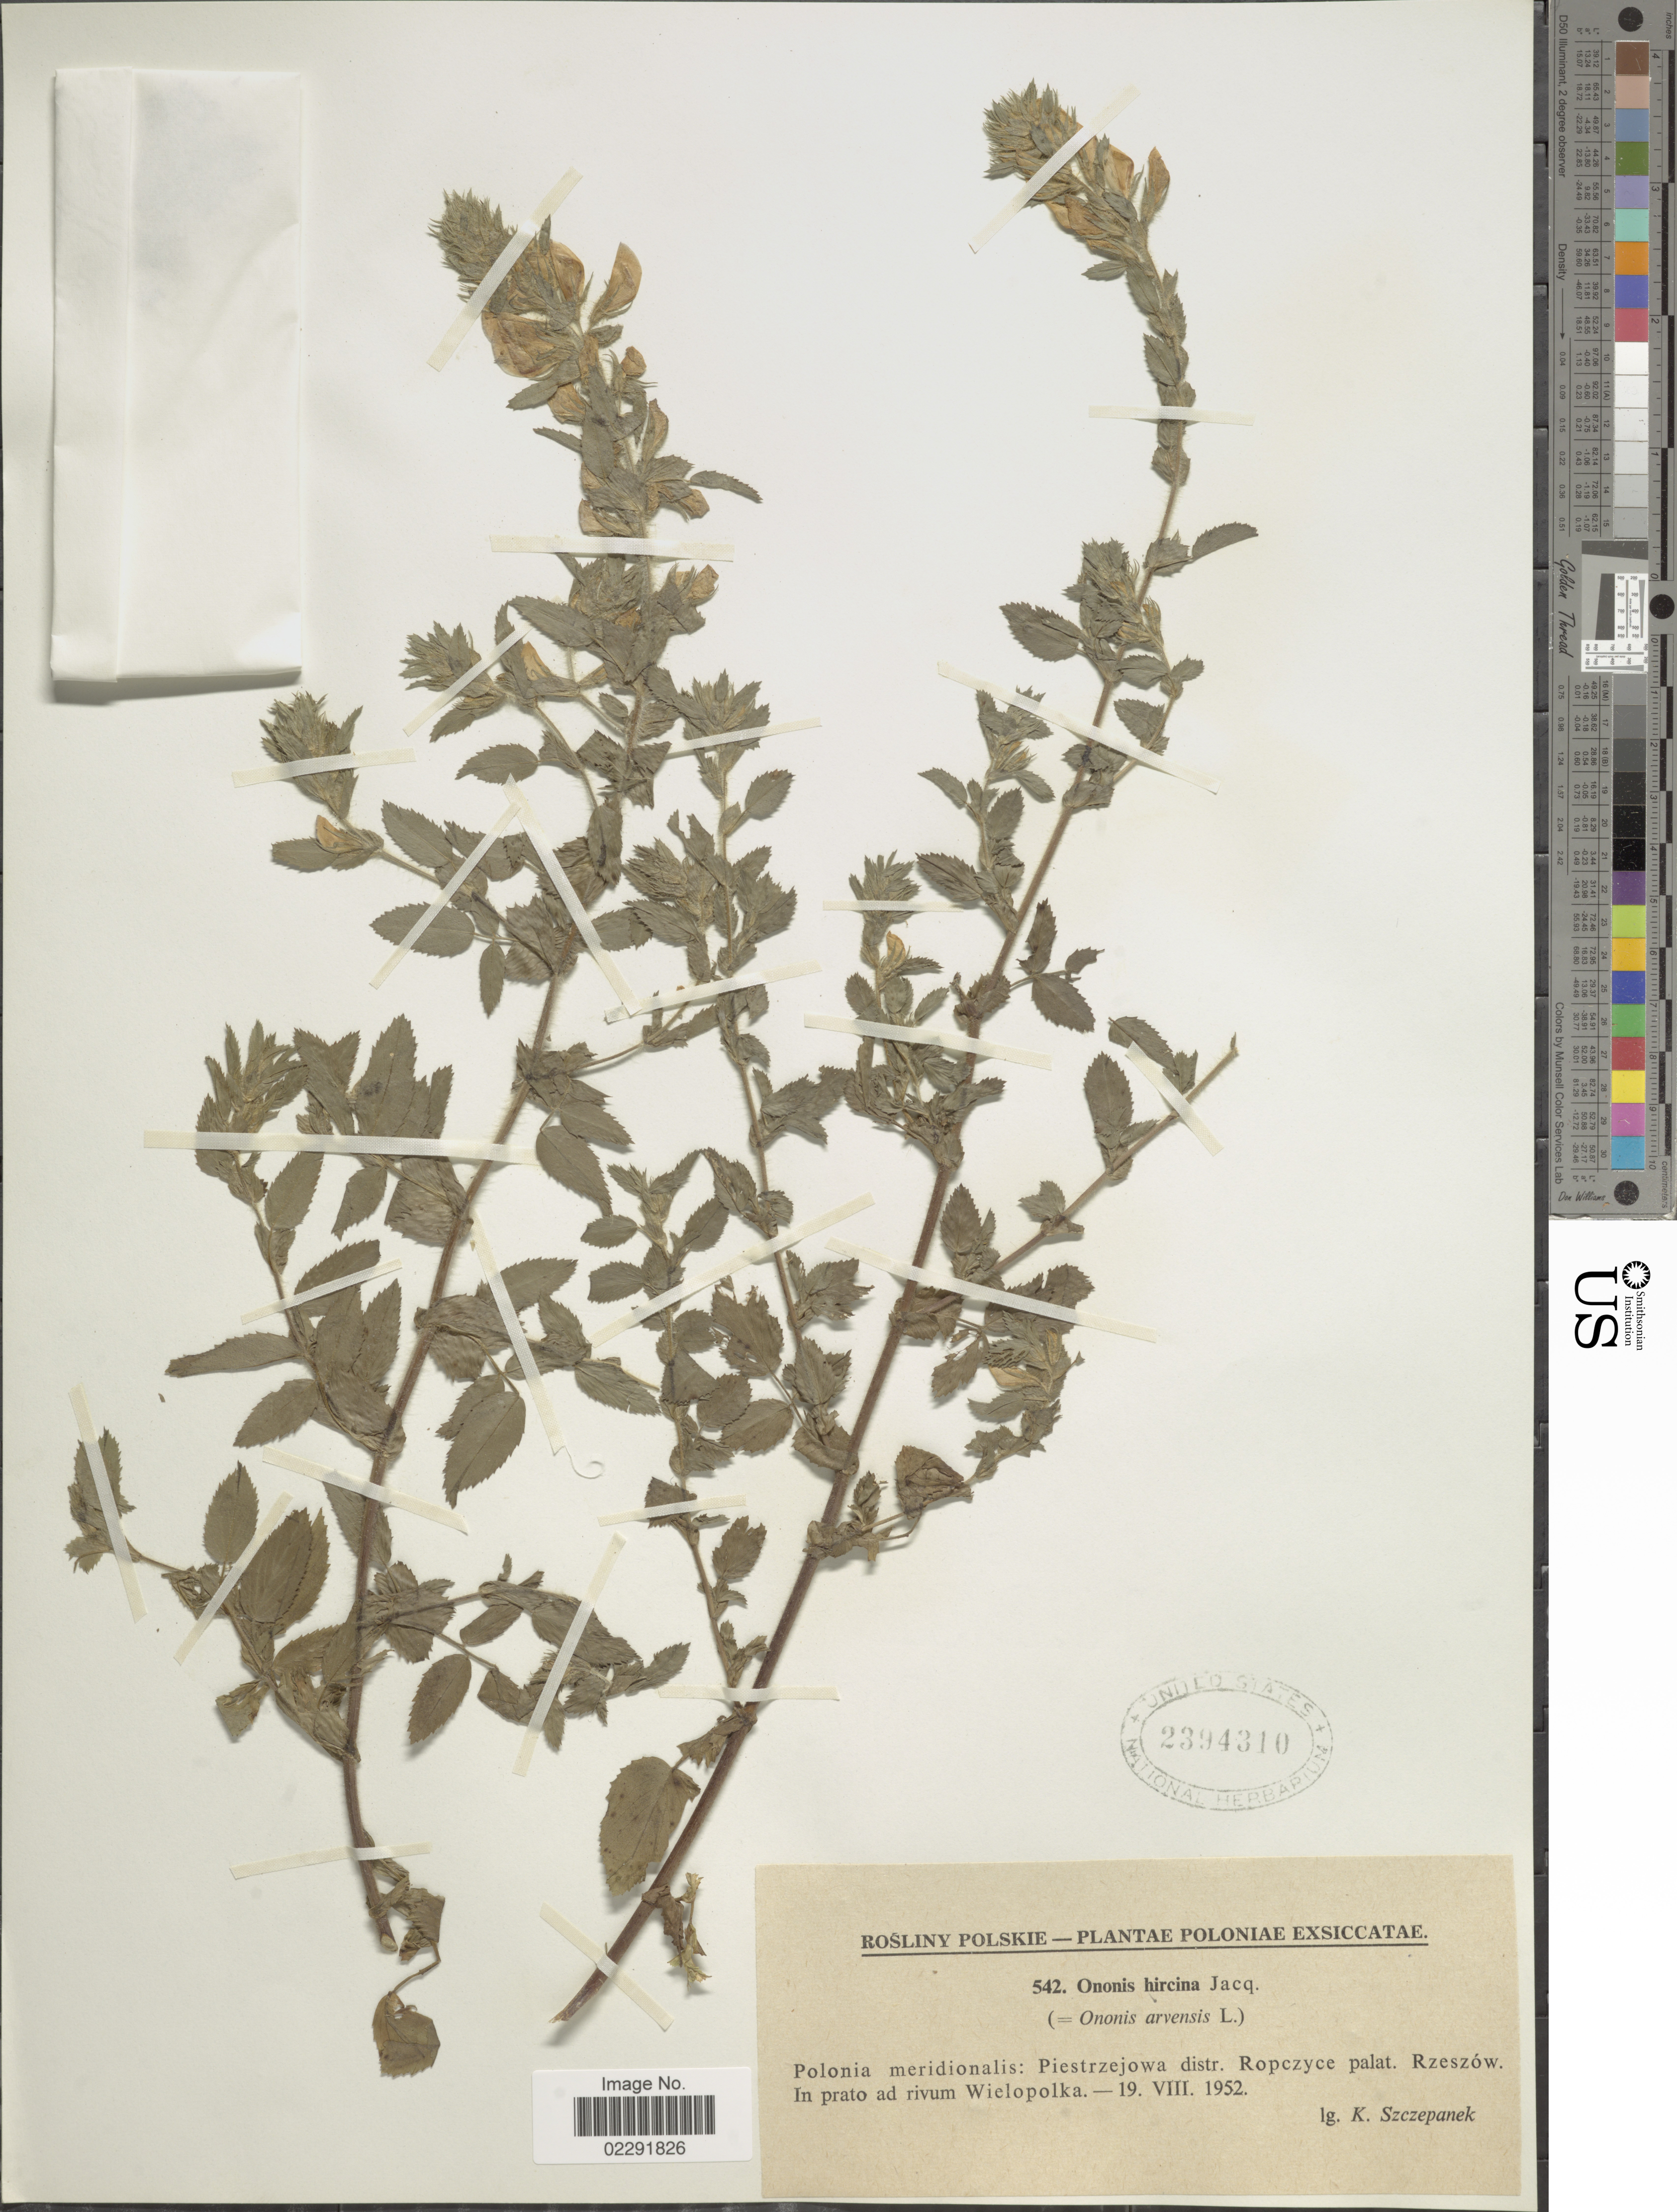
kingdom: Plantae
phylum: Tracheophyta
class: Magnoliopsida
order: Fabales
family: Fabaceae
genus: Ononis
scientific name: Ononis hircina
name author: Jacq.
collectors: K. Szczepanek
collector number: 542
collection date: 1952-08-19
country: Poland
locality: Polonia meridionalis: Piestrzejowa distr. Ropczyce palat, Rzesow, in prato ad rivum Wielopolka.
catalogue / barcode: US 2394310